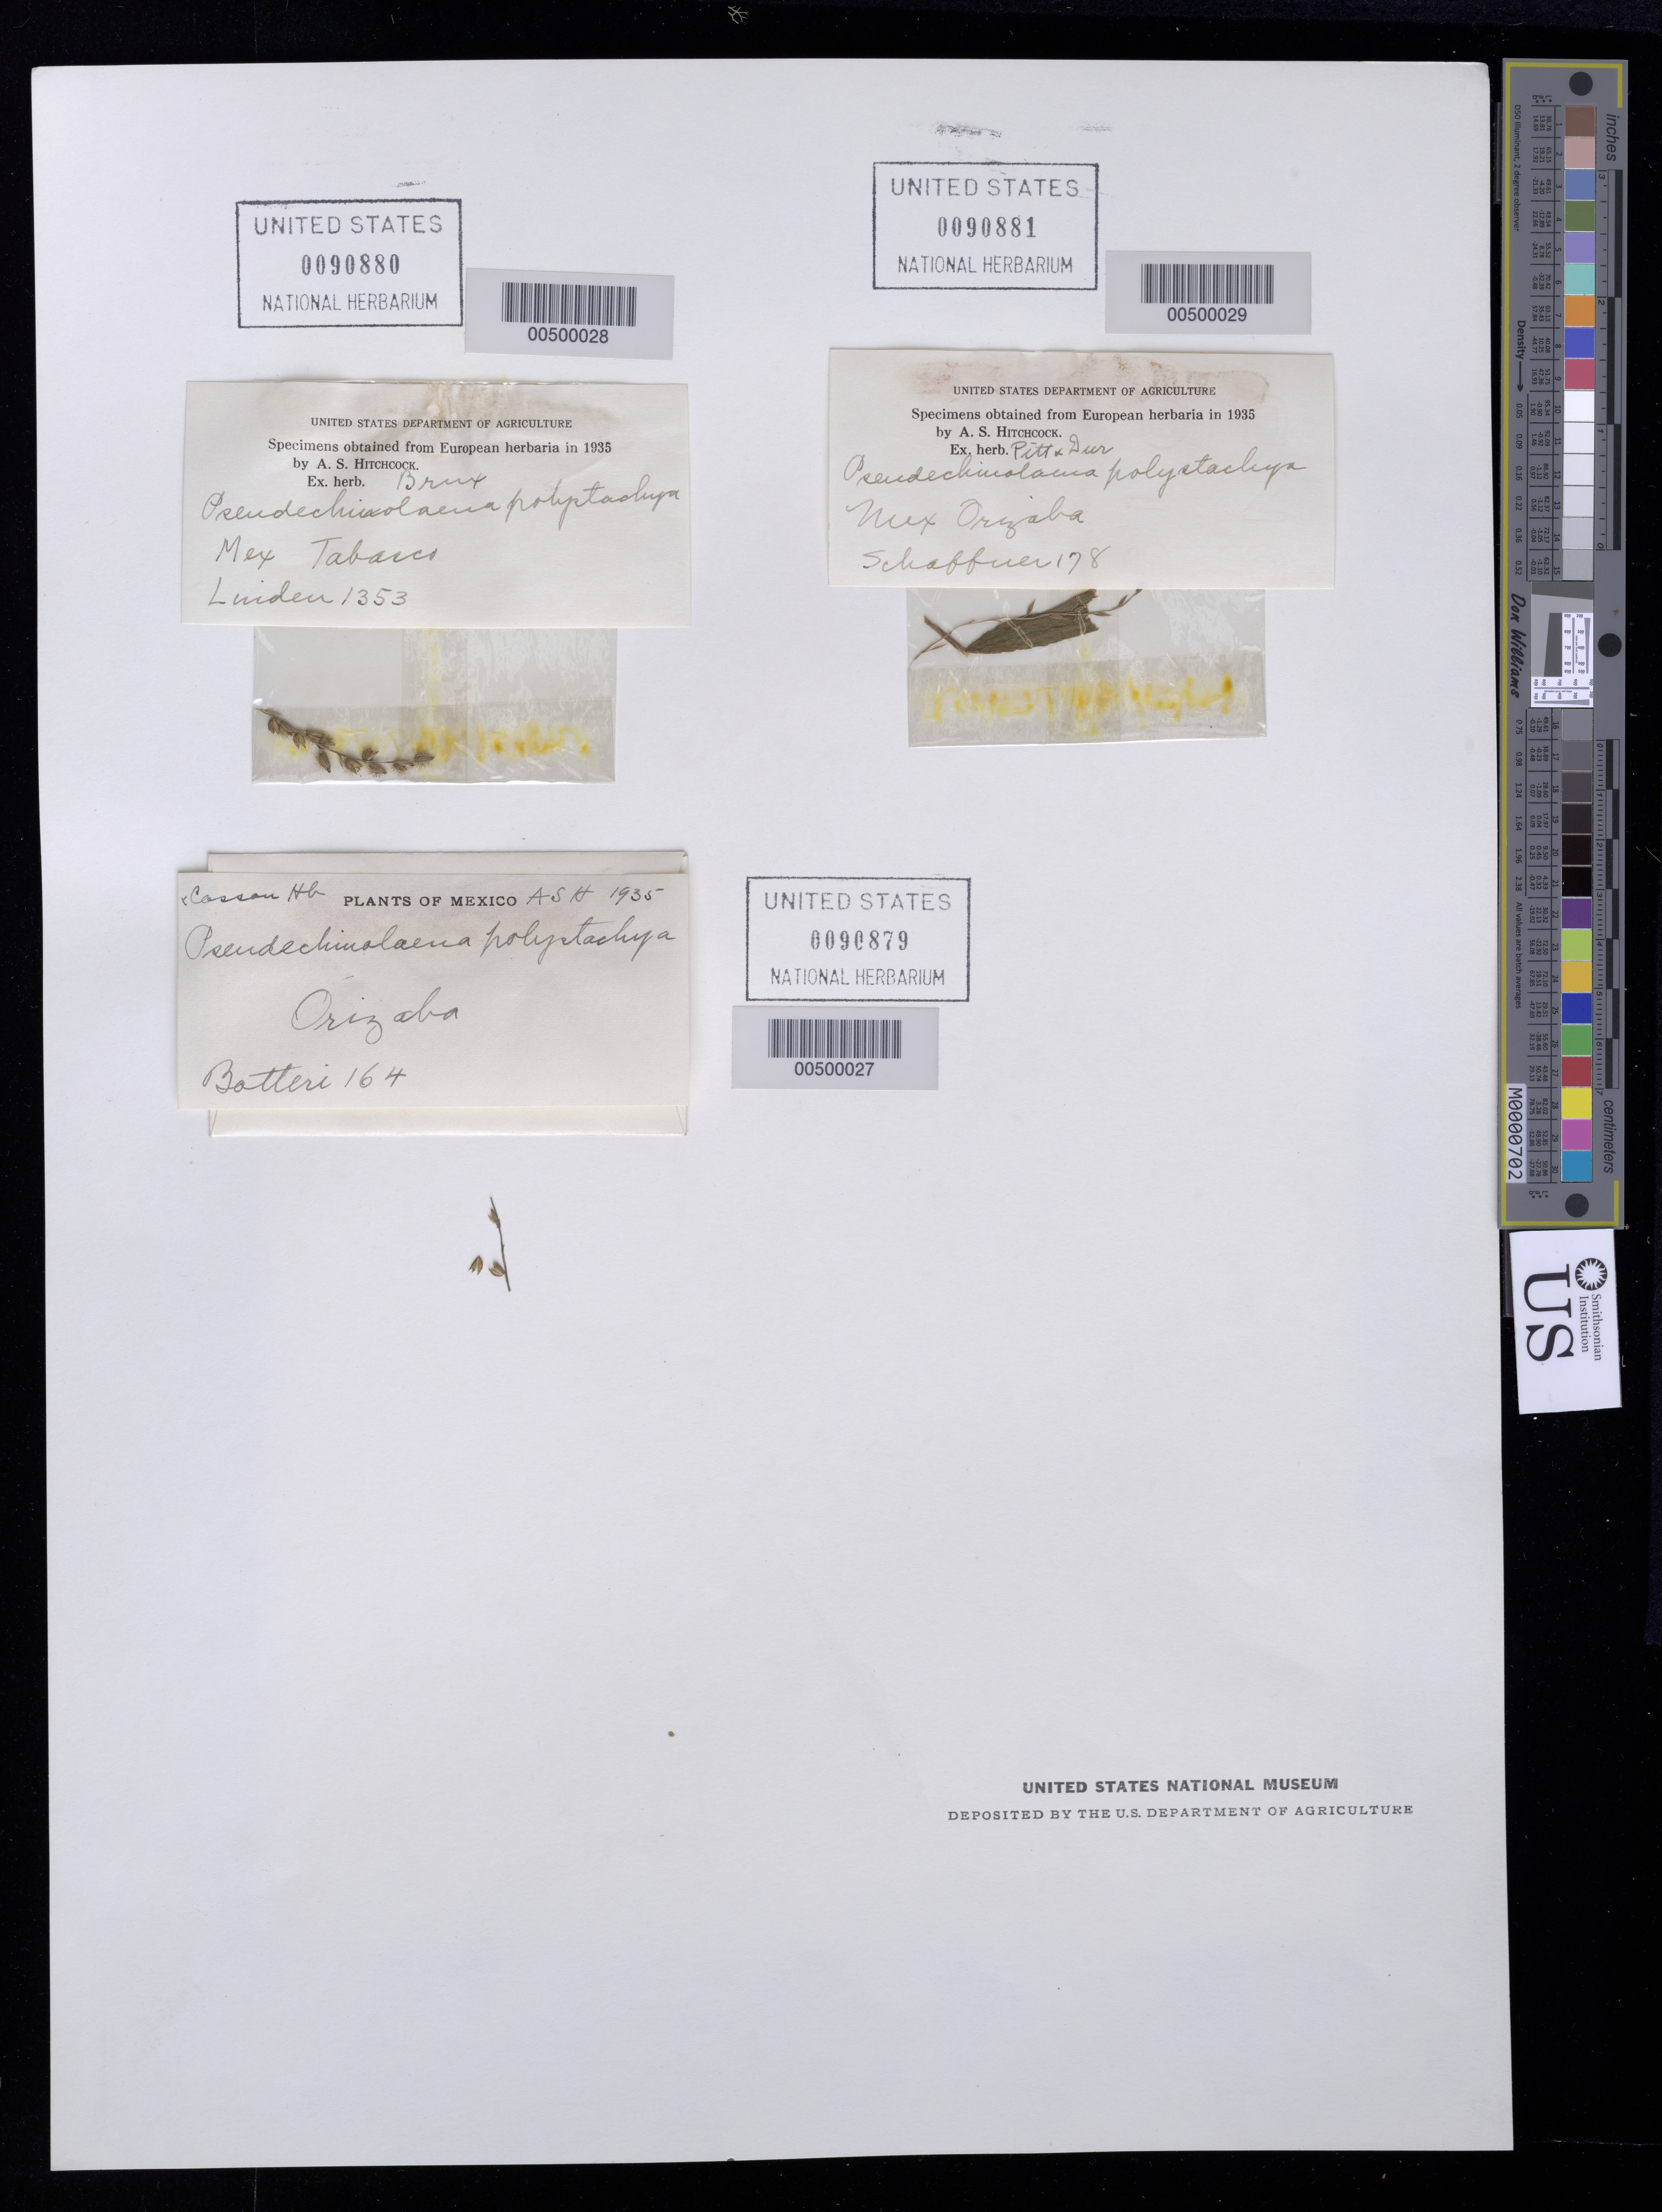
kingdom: Plantae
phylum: Tracheophyta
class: Liliopsida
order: Poales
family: Poaceae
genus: Pseudechinolaena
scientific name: Pseudechinolaena polystachya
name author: (Kunth) Stapf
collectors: -. Botteri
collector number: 164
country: Mexico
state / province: Veracruz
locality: Orizaba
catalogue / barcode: US 90879